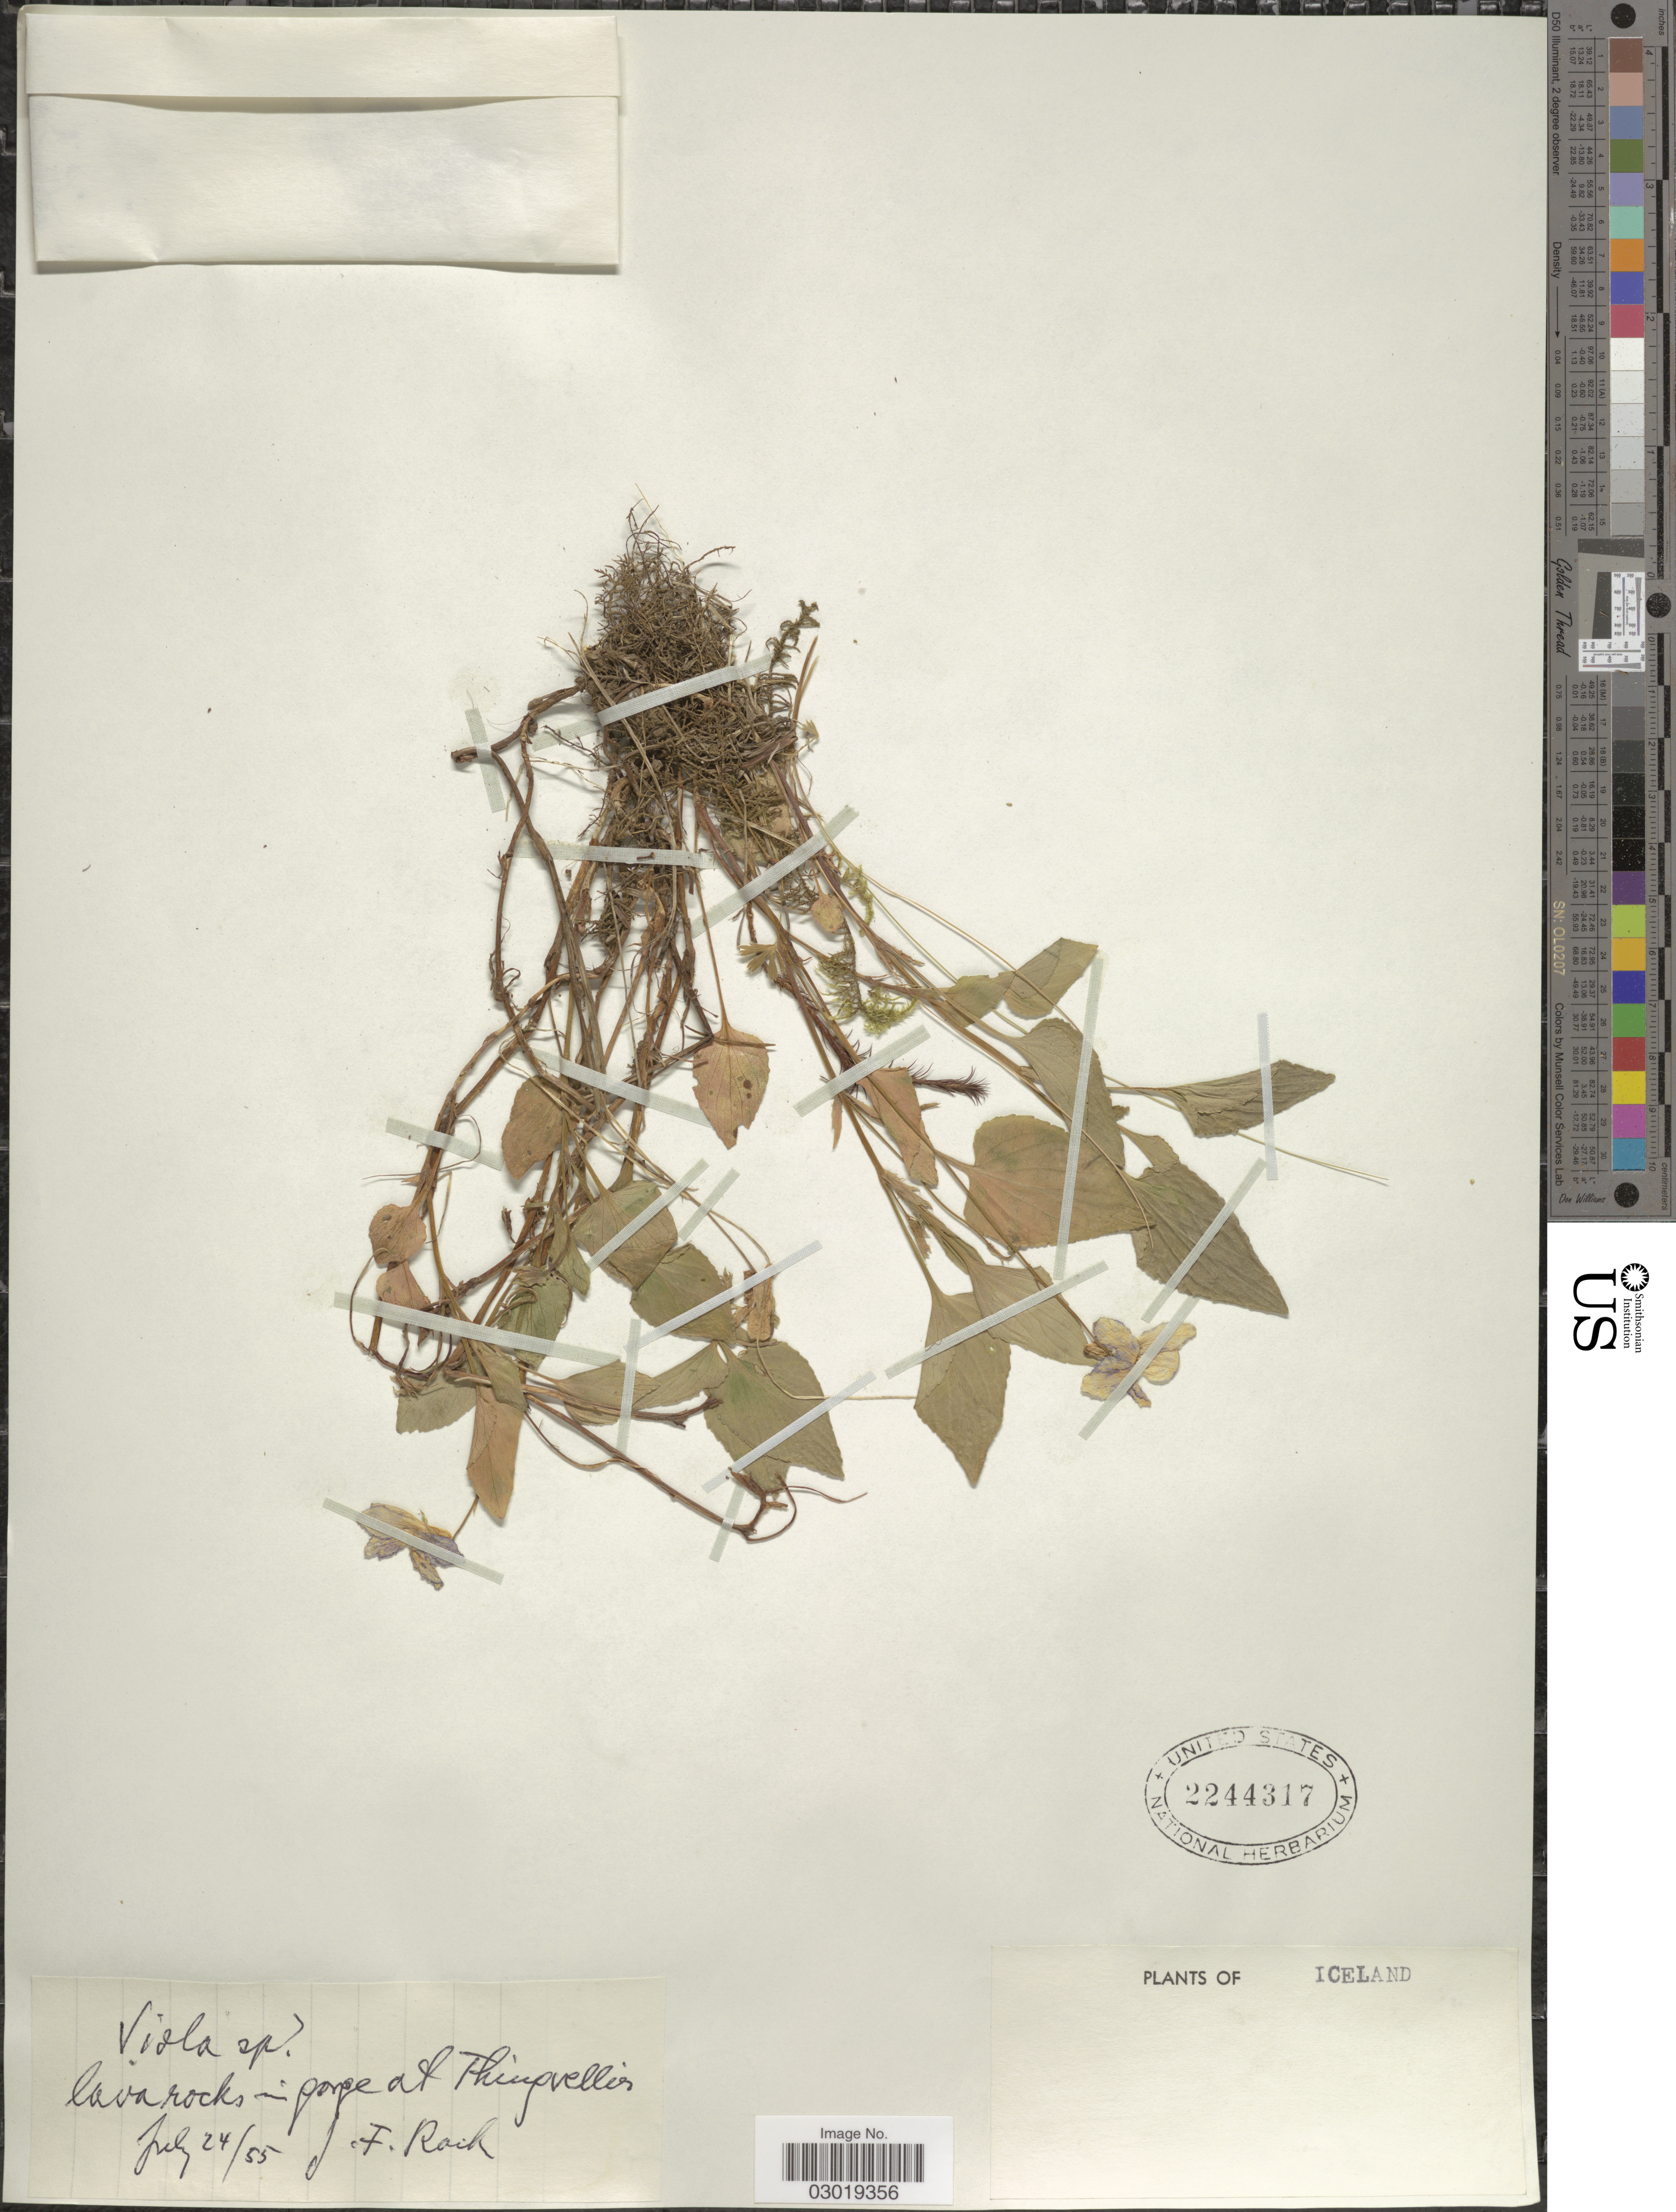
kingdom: Plantae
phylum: Tracheophyta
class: Magnoliopsida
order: Malpighiales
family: Violaceae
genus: Viola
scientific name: Viola sp.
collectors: J. Rock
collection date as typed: Transcribed d/m/y: 24/7/55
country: Iceland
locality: Prope at Thingvellir.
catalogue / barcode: US 2244317